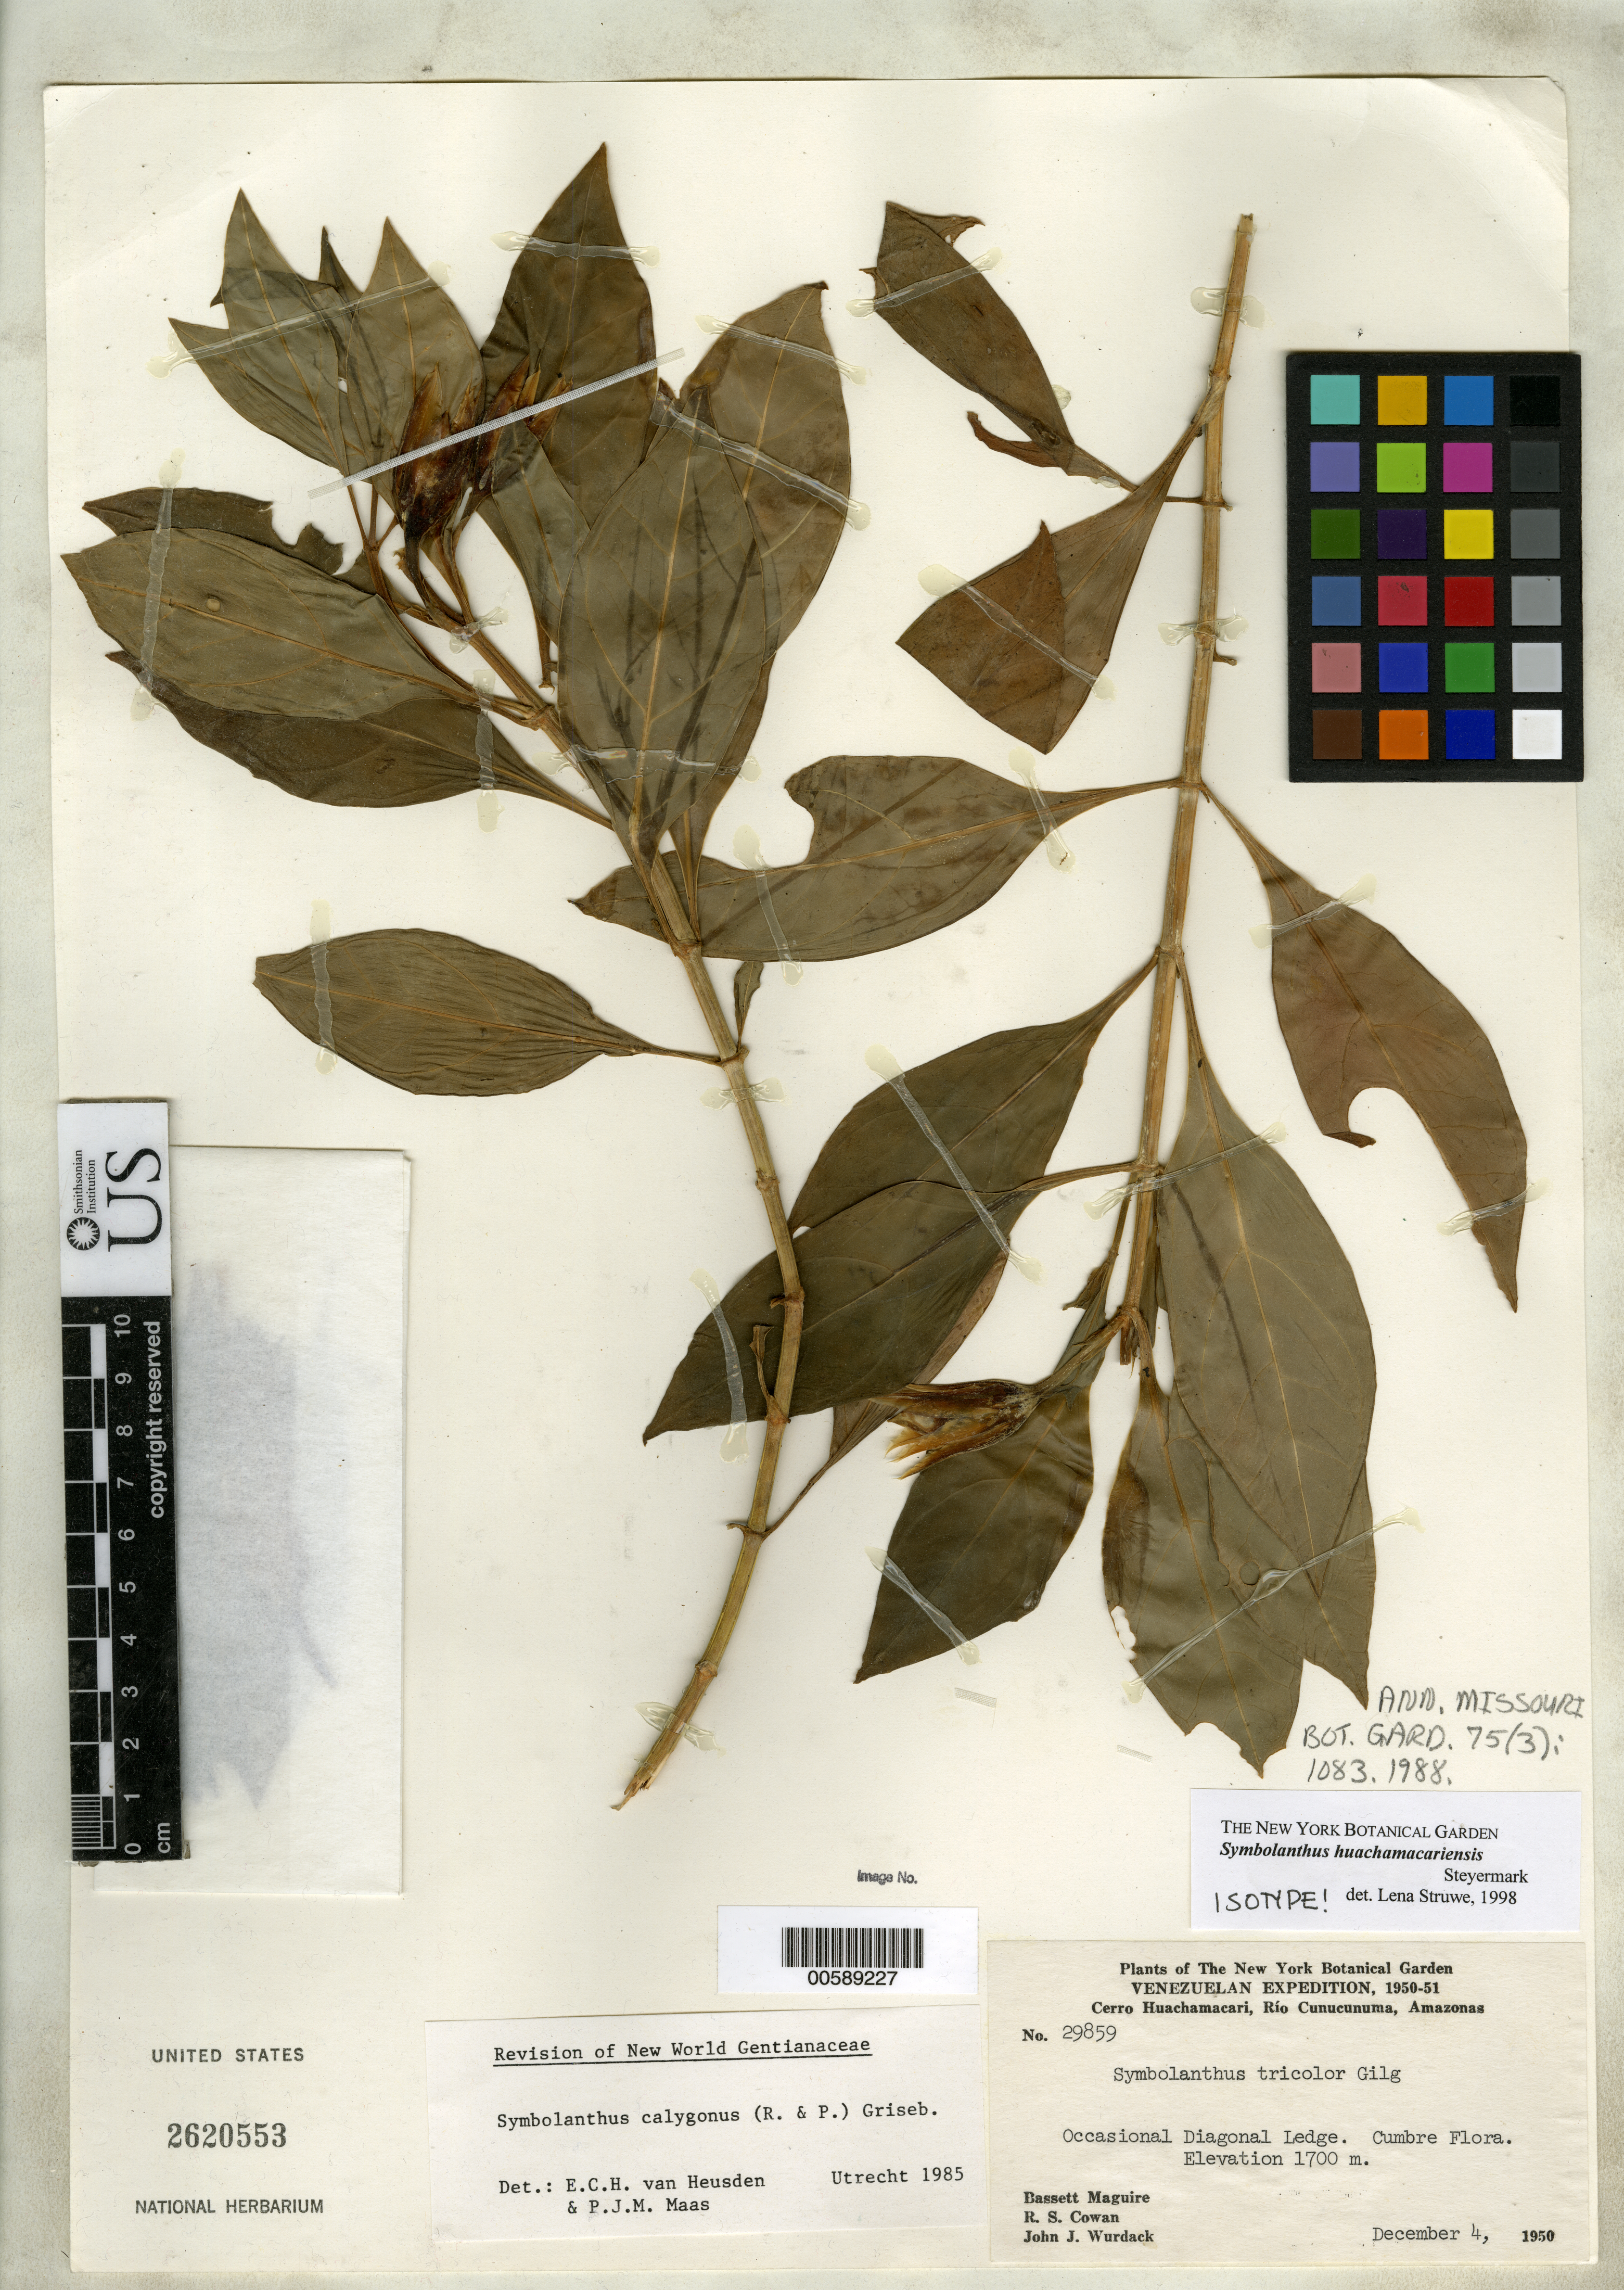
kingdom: Plantae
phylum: Tracheophyta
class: Magnoliopsida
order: Gentianales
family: Gentianaceae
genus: Symbolanthus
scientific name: Symbolanthus huachamacariensis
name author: Steyerm.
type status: Isotype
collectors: B. Maguire, R. S. Cowan & J. J. Wurdack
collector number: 29859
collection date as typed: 04 Dec 1950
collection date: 1950-12-04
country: Venezuela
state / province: Amazonas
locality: Cerro Huachamacari, Rio Cunucunuma.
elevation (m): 1700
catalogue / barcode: US 2620553